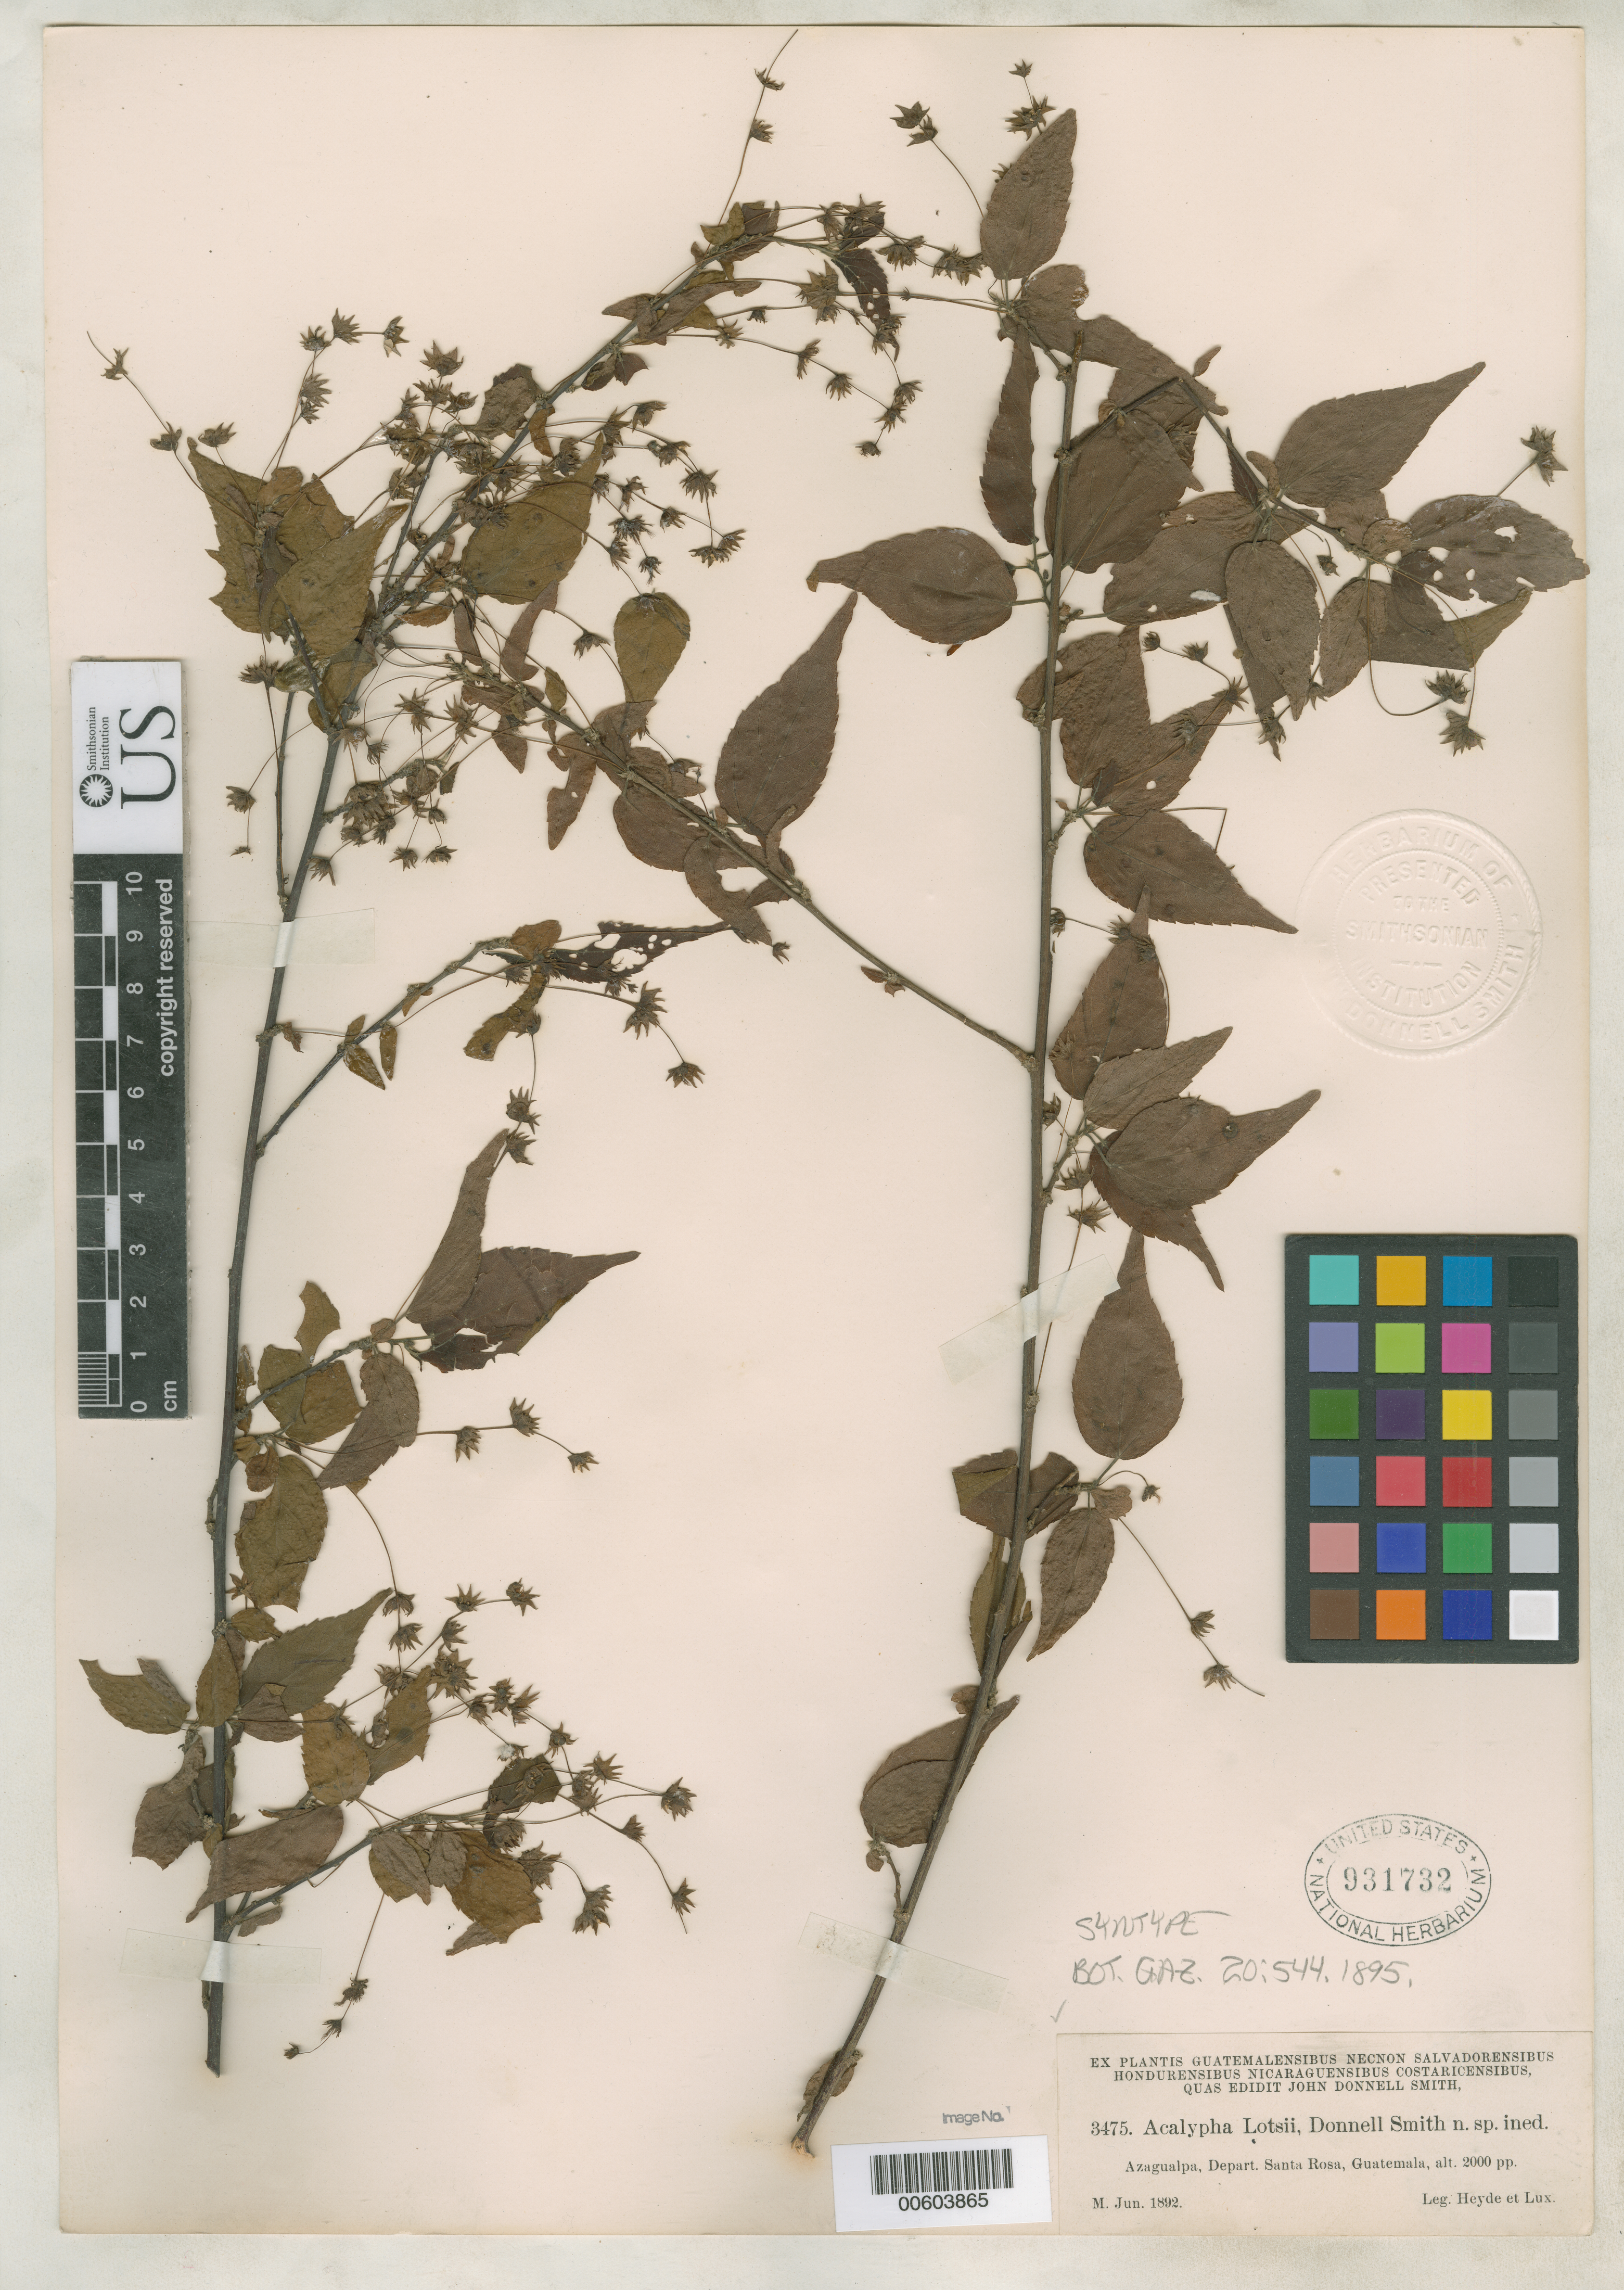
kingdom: Plantae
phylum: Tracheophyta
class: Magnoliopsida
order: Malpighiales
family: Euphorbiaceae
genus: Acalypha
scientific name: Acalypha lotsii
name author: Donn. Sm.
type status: Syntype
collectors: E. T. Heyde & E. Lux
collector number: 3475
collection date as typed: Jun 1892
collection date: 1892-06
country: Guatemala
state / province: Santa Rosa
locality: Azagualpa.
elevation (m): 610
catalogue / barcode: US 931732